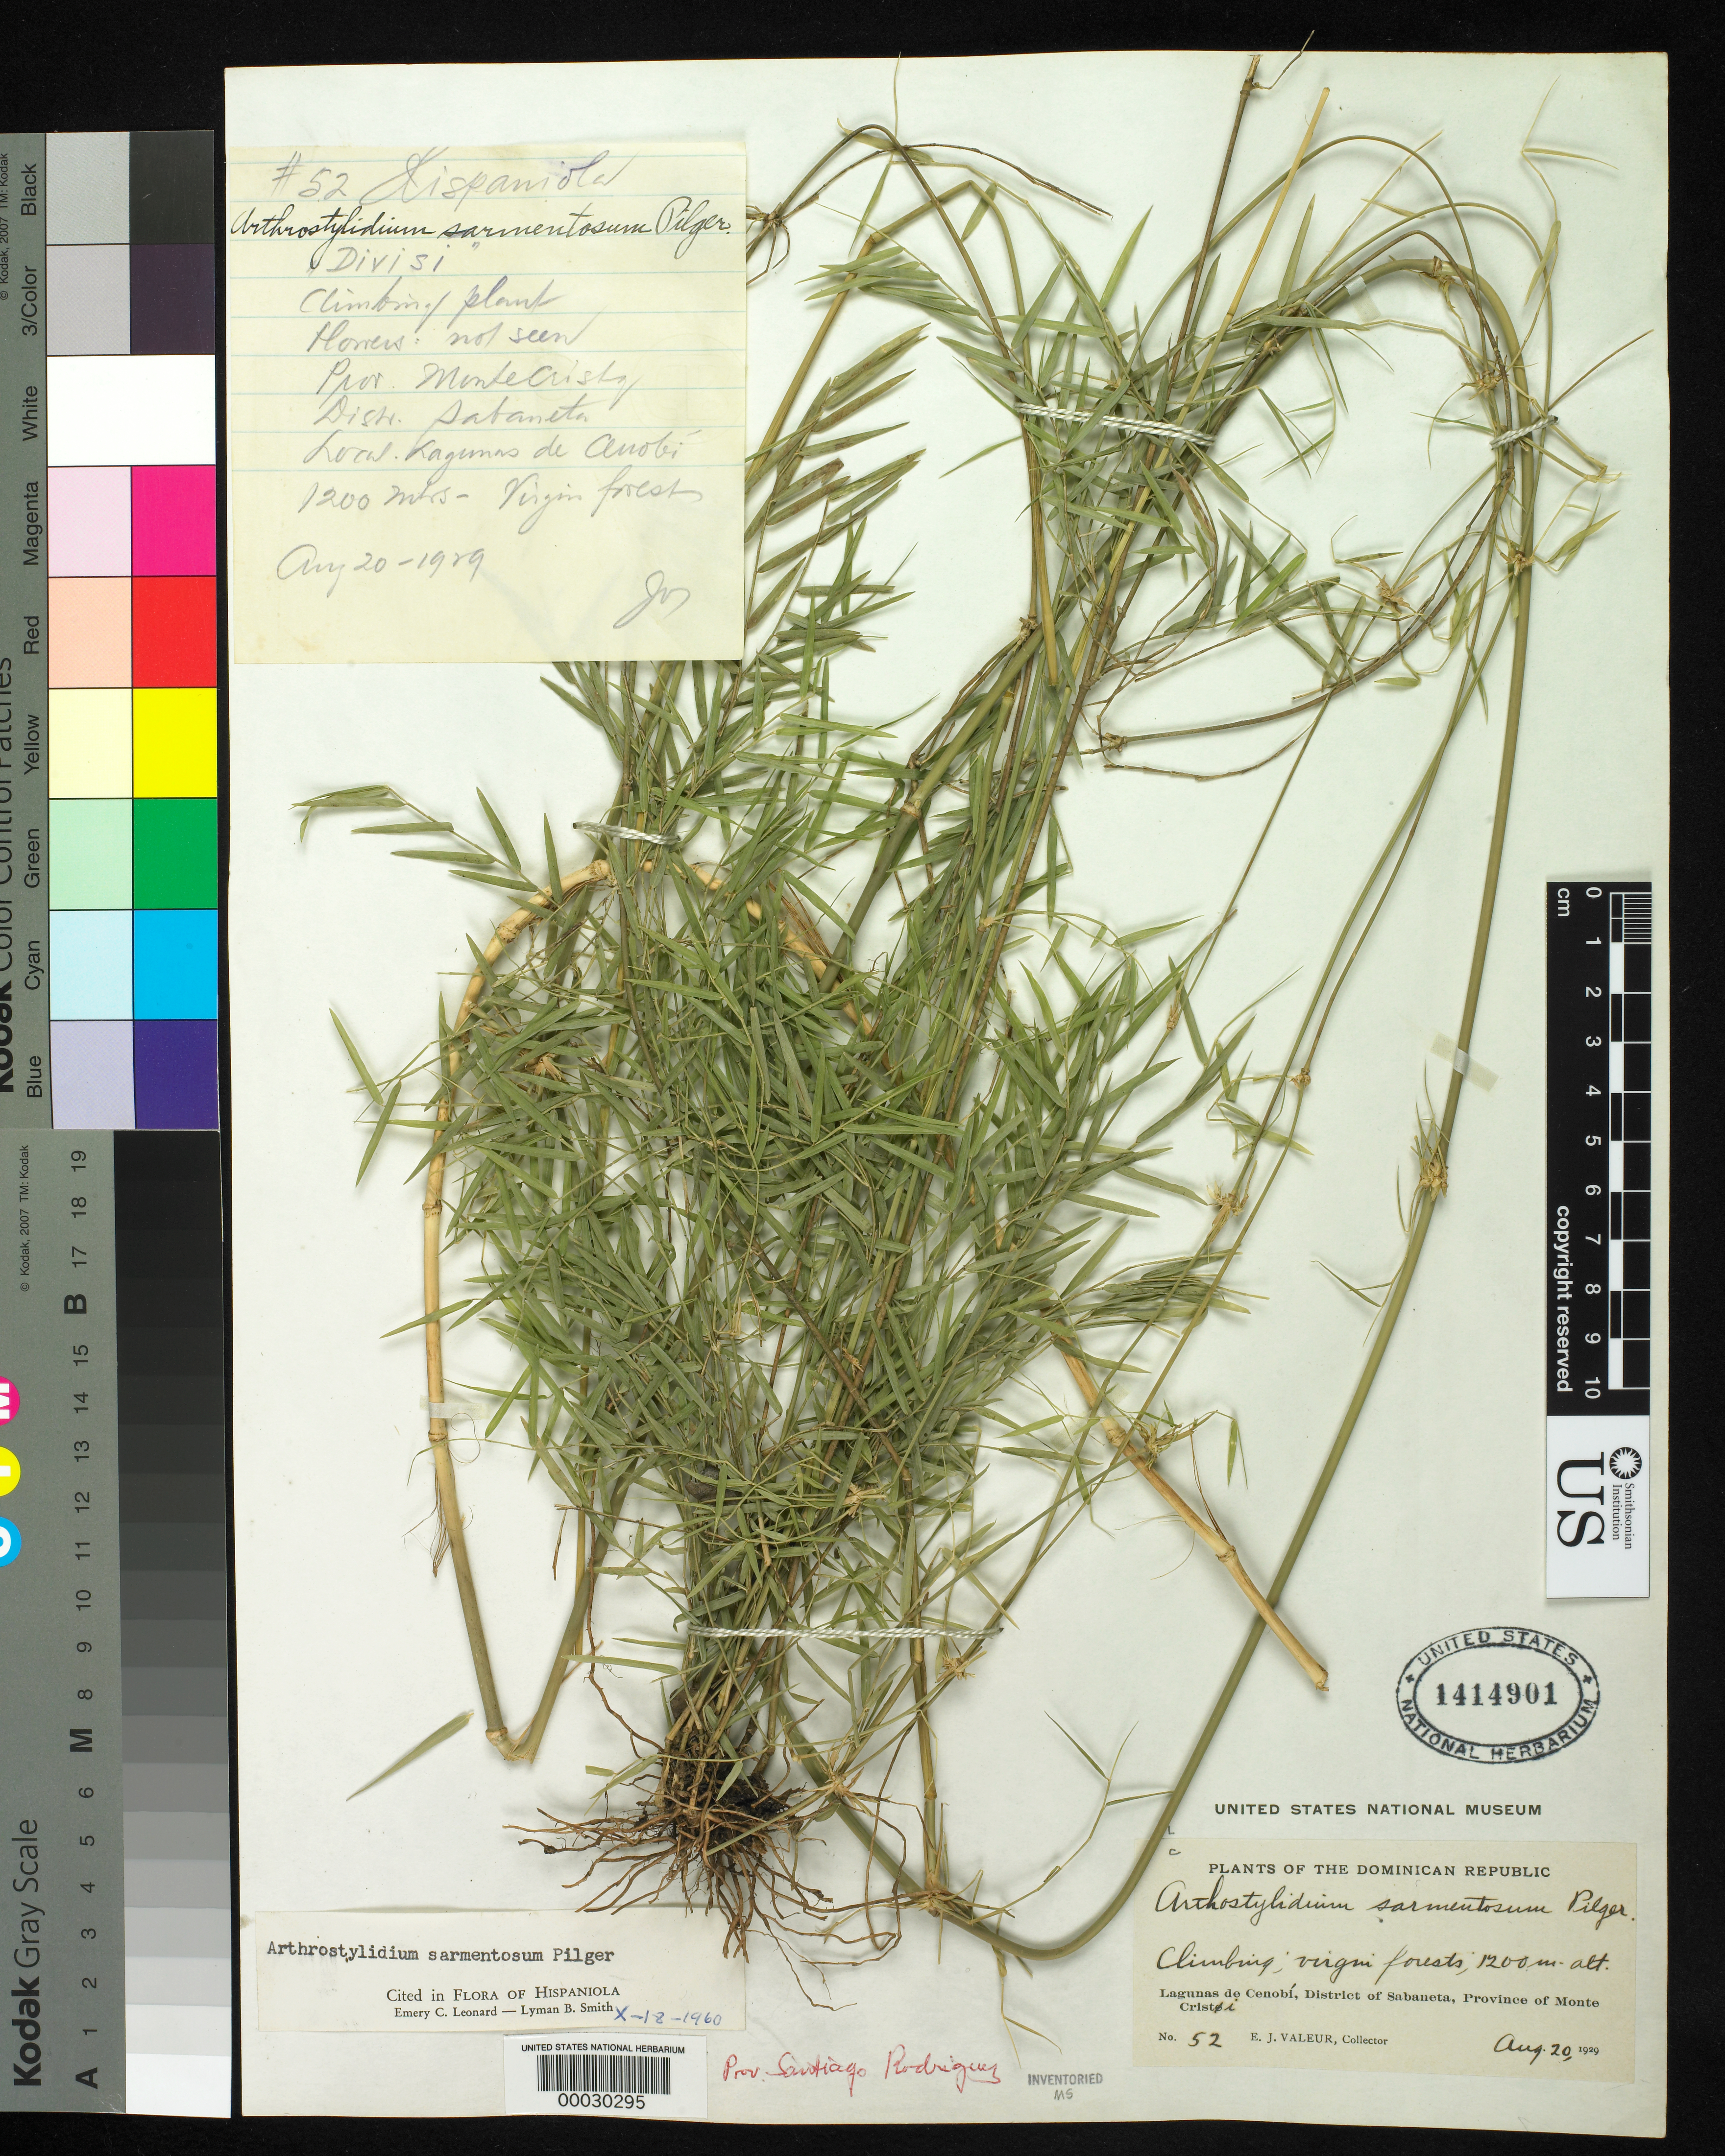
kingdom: Plantae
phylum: Tracheophyta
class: Liliopsida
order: Poales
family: Poaceae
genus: Arthrostylidium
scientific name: Arthrostylidium sarmentosum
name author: Pilg. in Urb.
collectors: E. Valeur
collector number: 52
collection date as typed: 20 Aug 1929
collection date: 1929-08-20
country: Dominican Republic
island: Hispaniola Island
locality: Monte cristi, sabaneta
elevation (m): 1200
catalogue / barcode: US 1414901